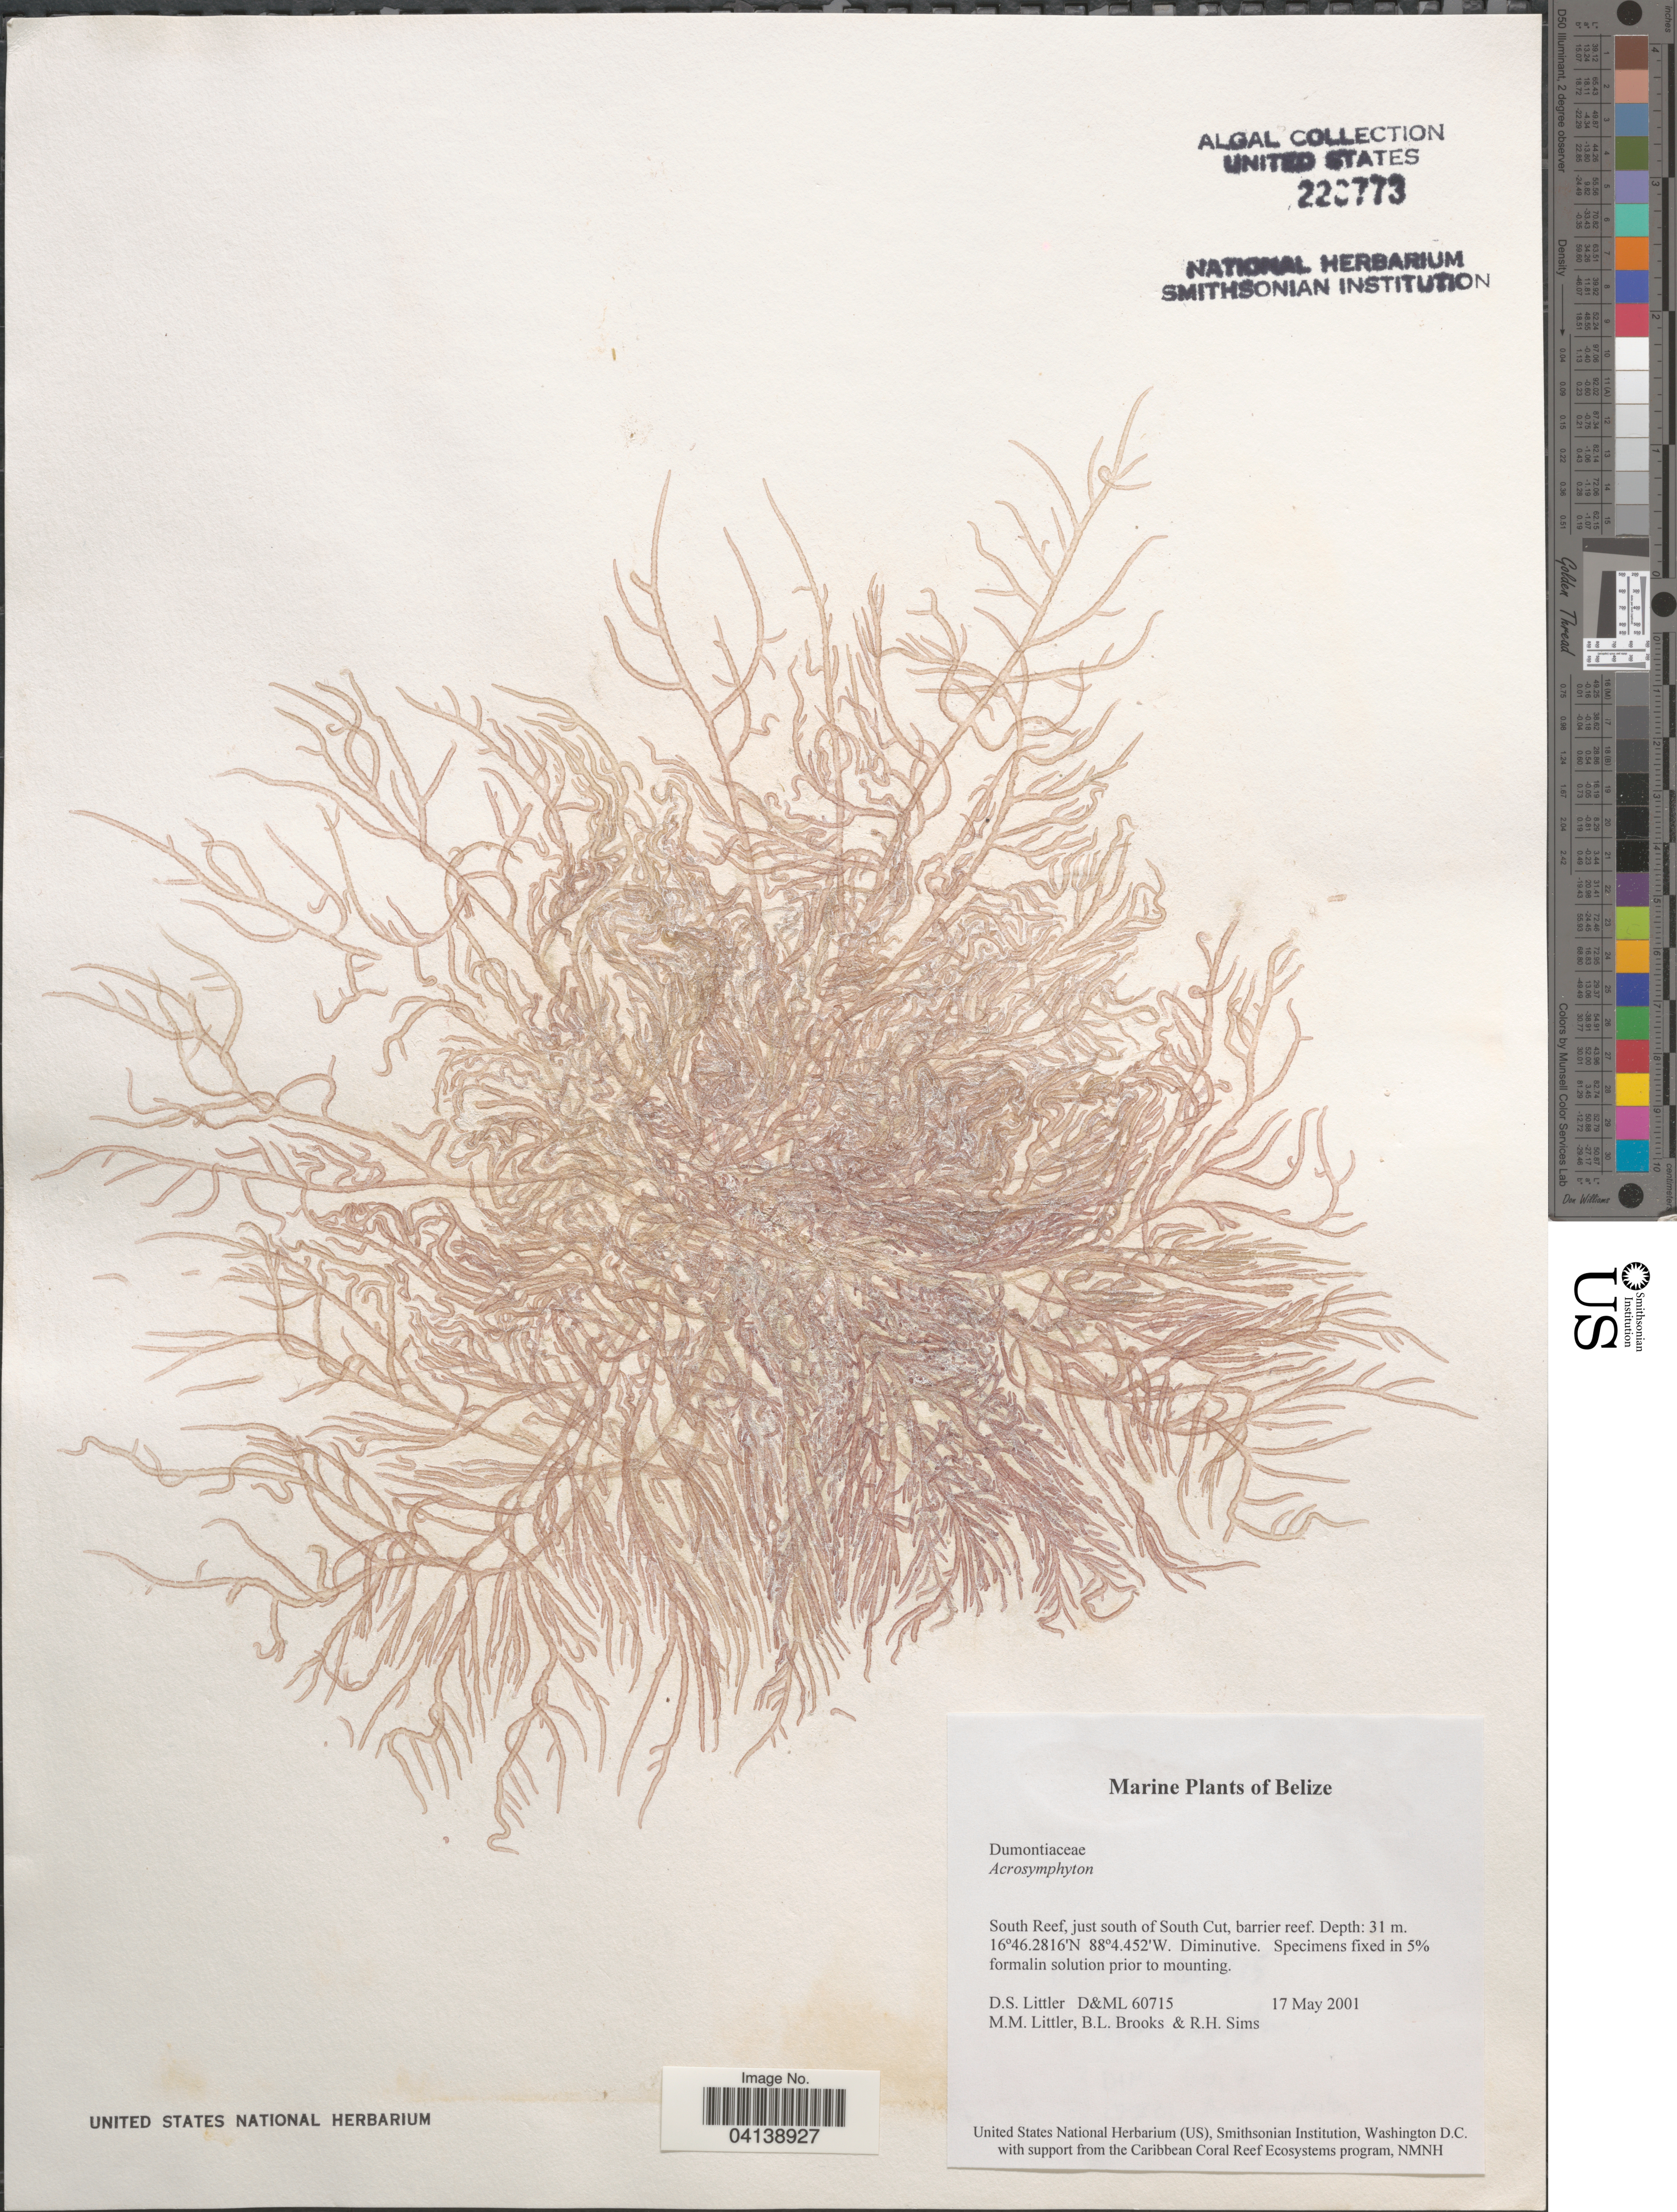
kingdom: Plantae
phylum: Rhodophyta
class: Florideophyceae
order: Acrosymphytales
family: Acrosymphytaceae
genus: Acrosymphyton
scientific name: Acrosymphyton sp.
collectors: D. S. Littler, B. Brooks & R. H. Sims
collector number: D&ML 60715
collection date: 2001-05-17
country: Belize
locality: South Reef, just south of South Cut, barrier reef.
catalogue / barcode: US 222773